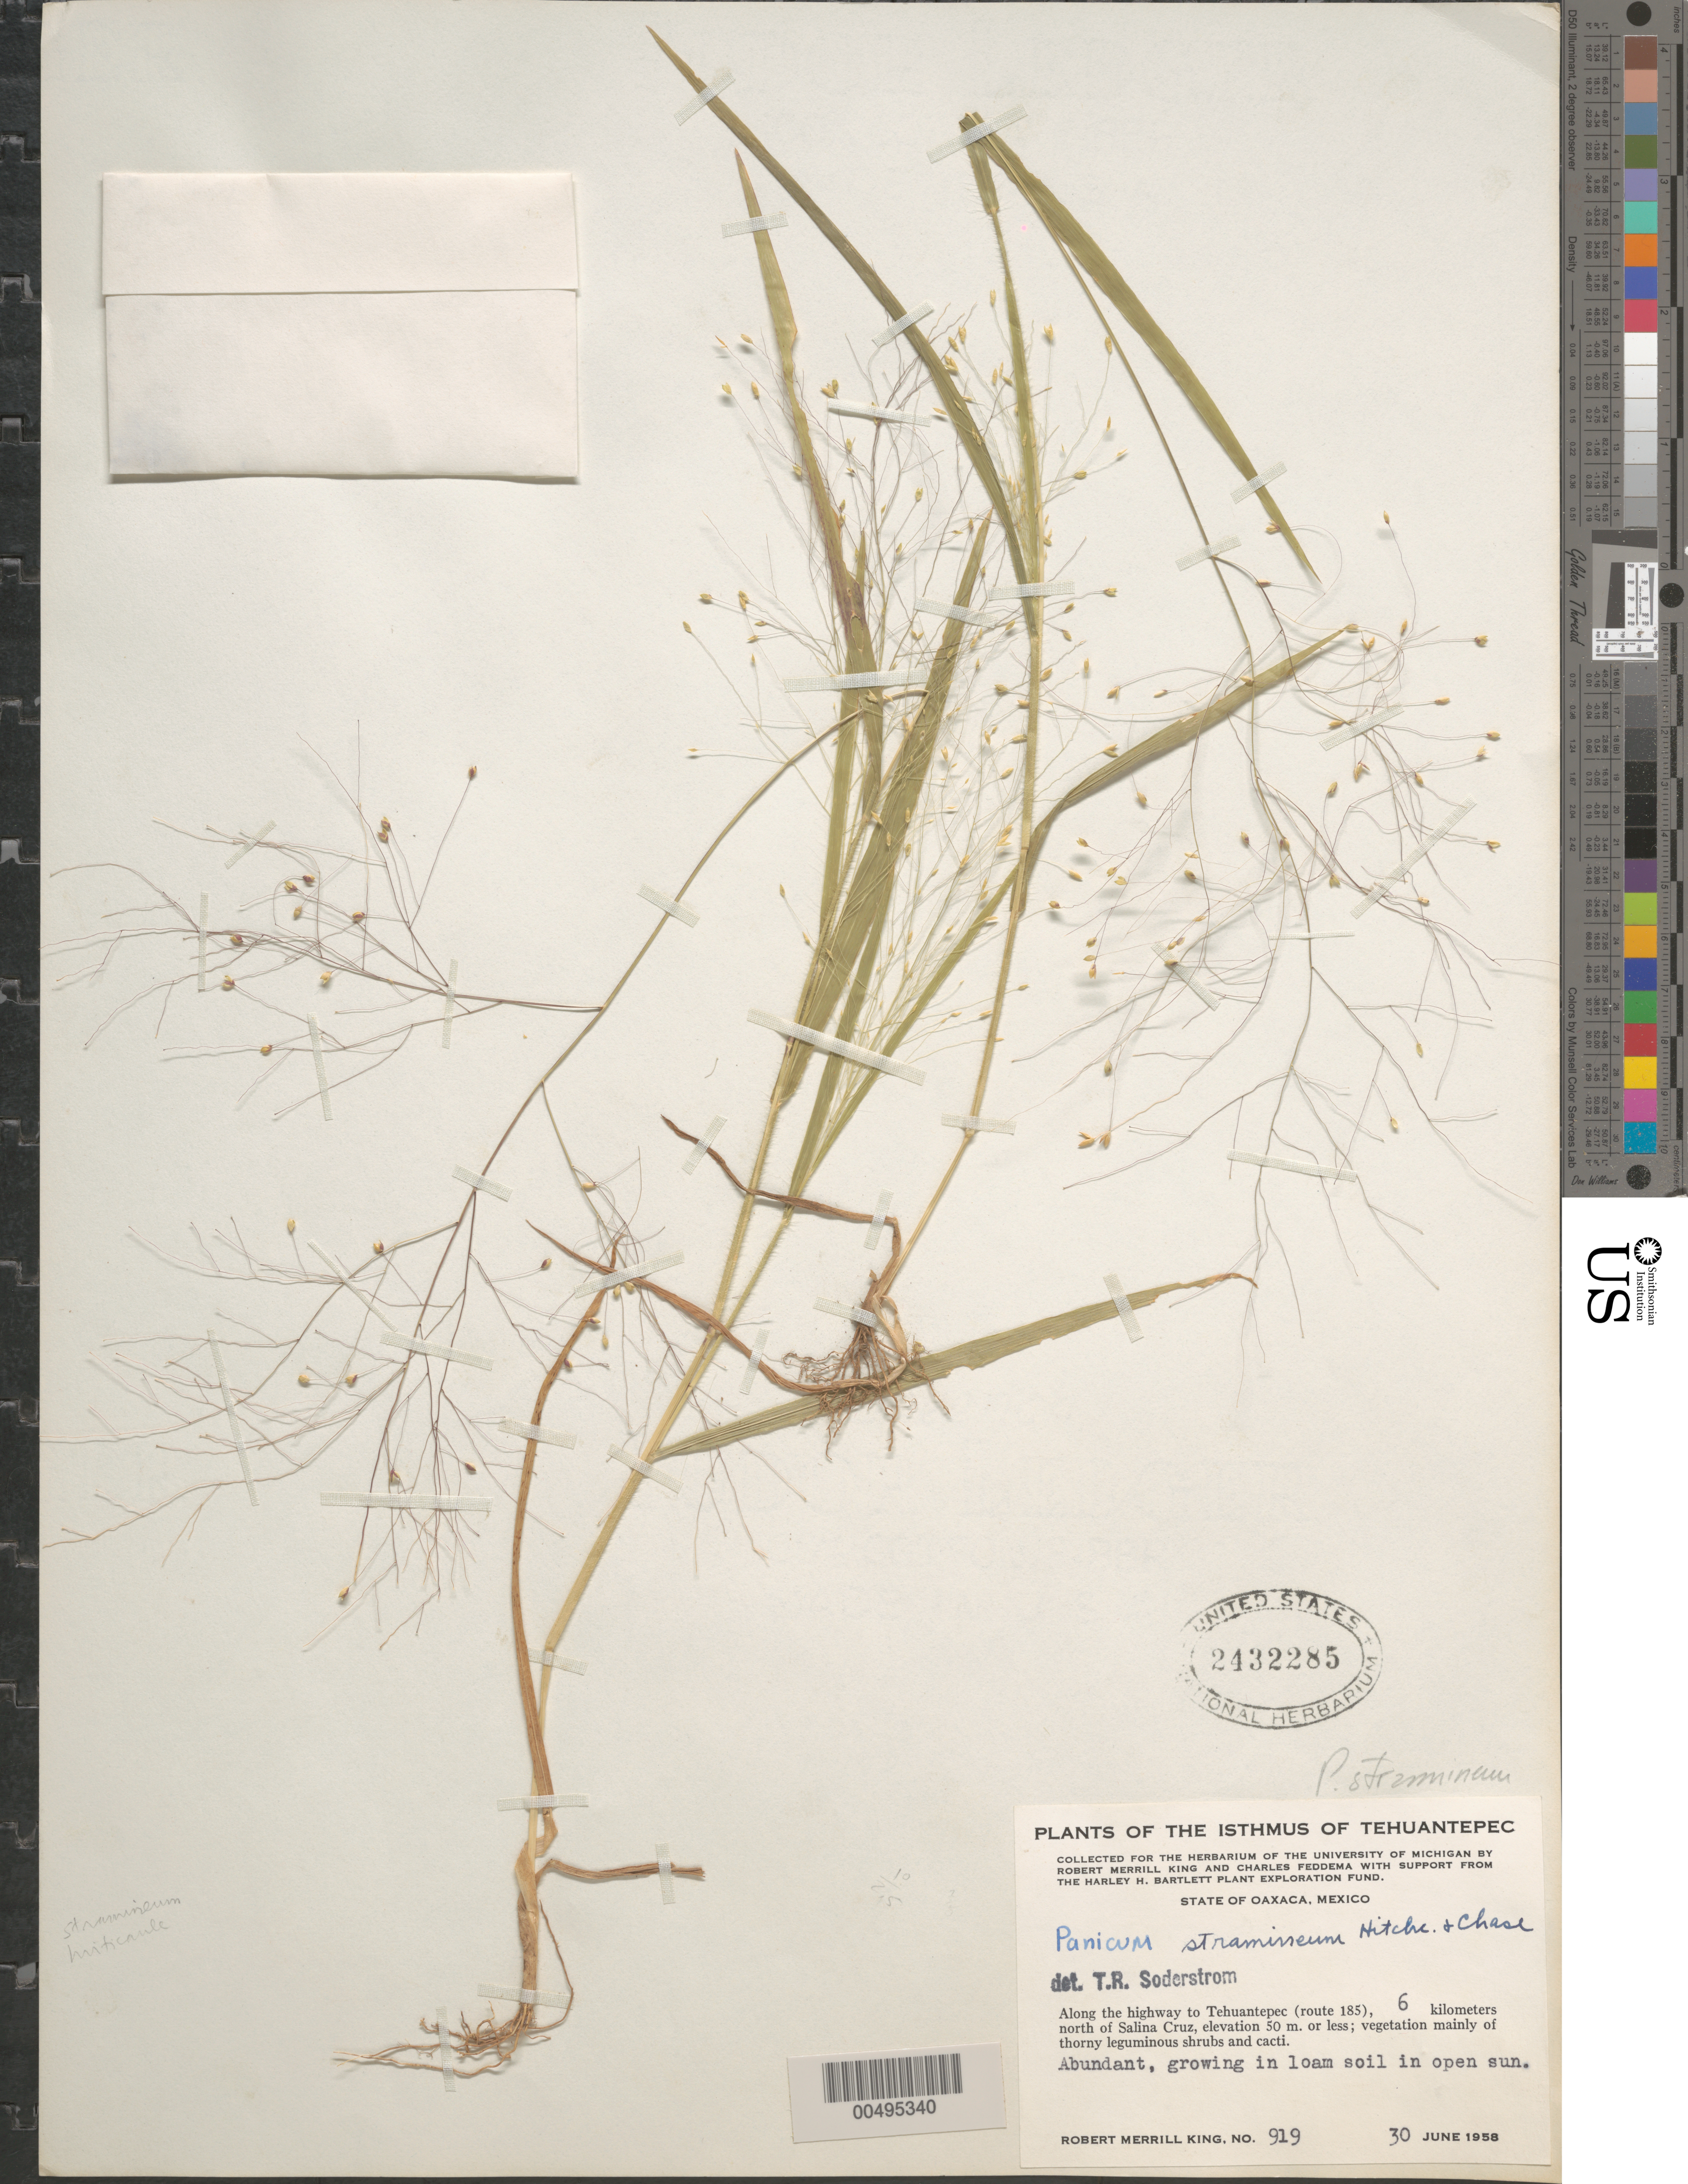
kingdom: Plantae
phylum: Tracheophyta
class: Liliopsida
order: Poales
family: Poaceae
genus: Panicum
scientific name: Panicum hirticaule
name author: J. Presl in C. Presl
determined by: Soderstrom, T. R.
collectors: R. M. King & C. Feddema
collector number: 919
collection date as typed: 30 Jun 1958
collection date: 1958-06-30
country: Mexico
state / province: Oaxaca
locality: The Isthmus of Tehuantepec, along the hwy to Tehuantepec (route 185), 6 km N of Salina Cruz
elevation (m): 0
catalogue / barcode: US 2432285